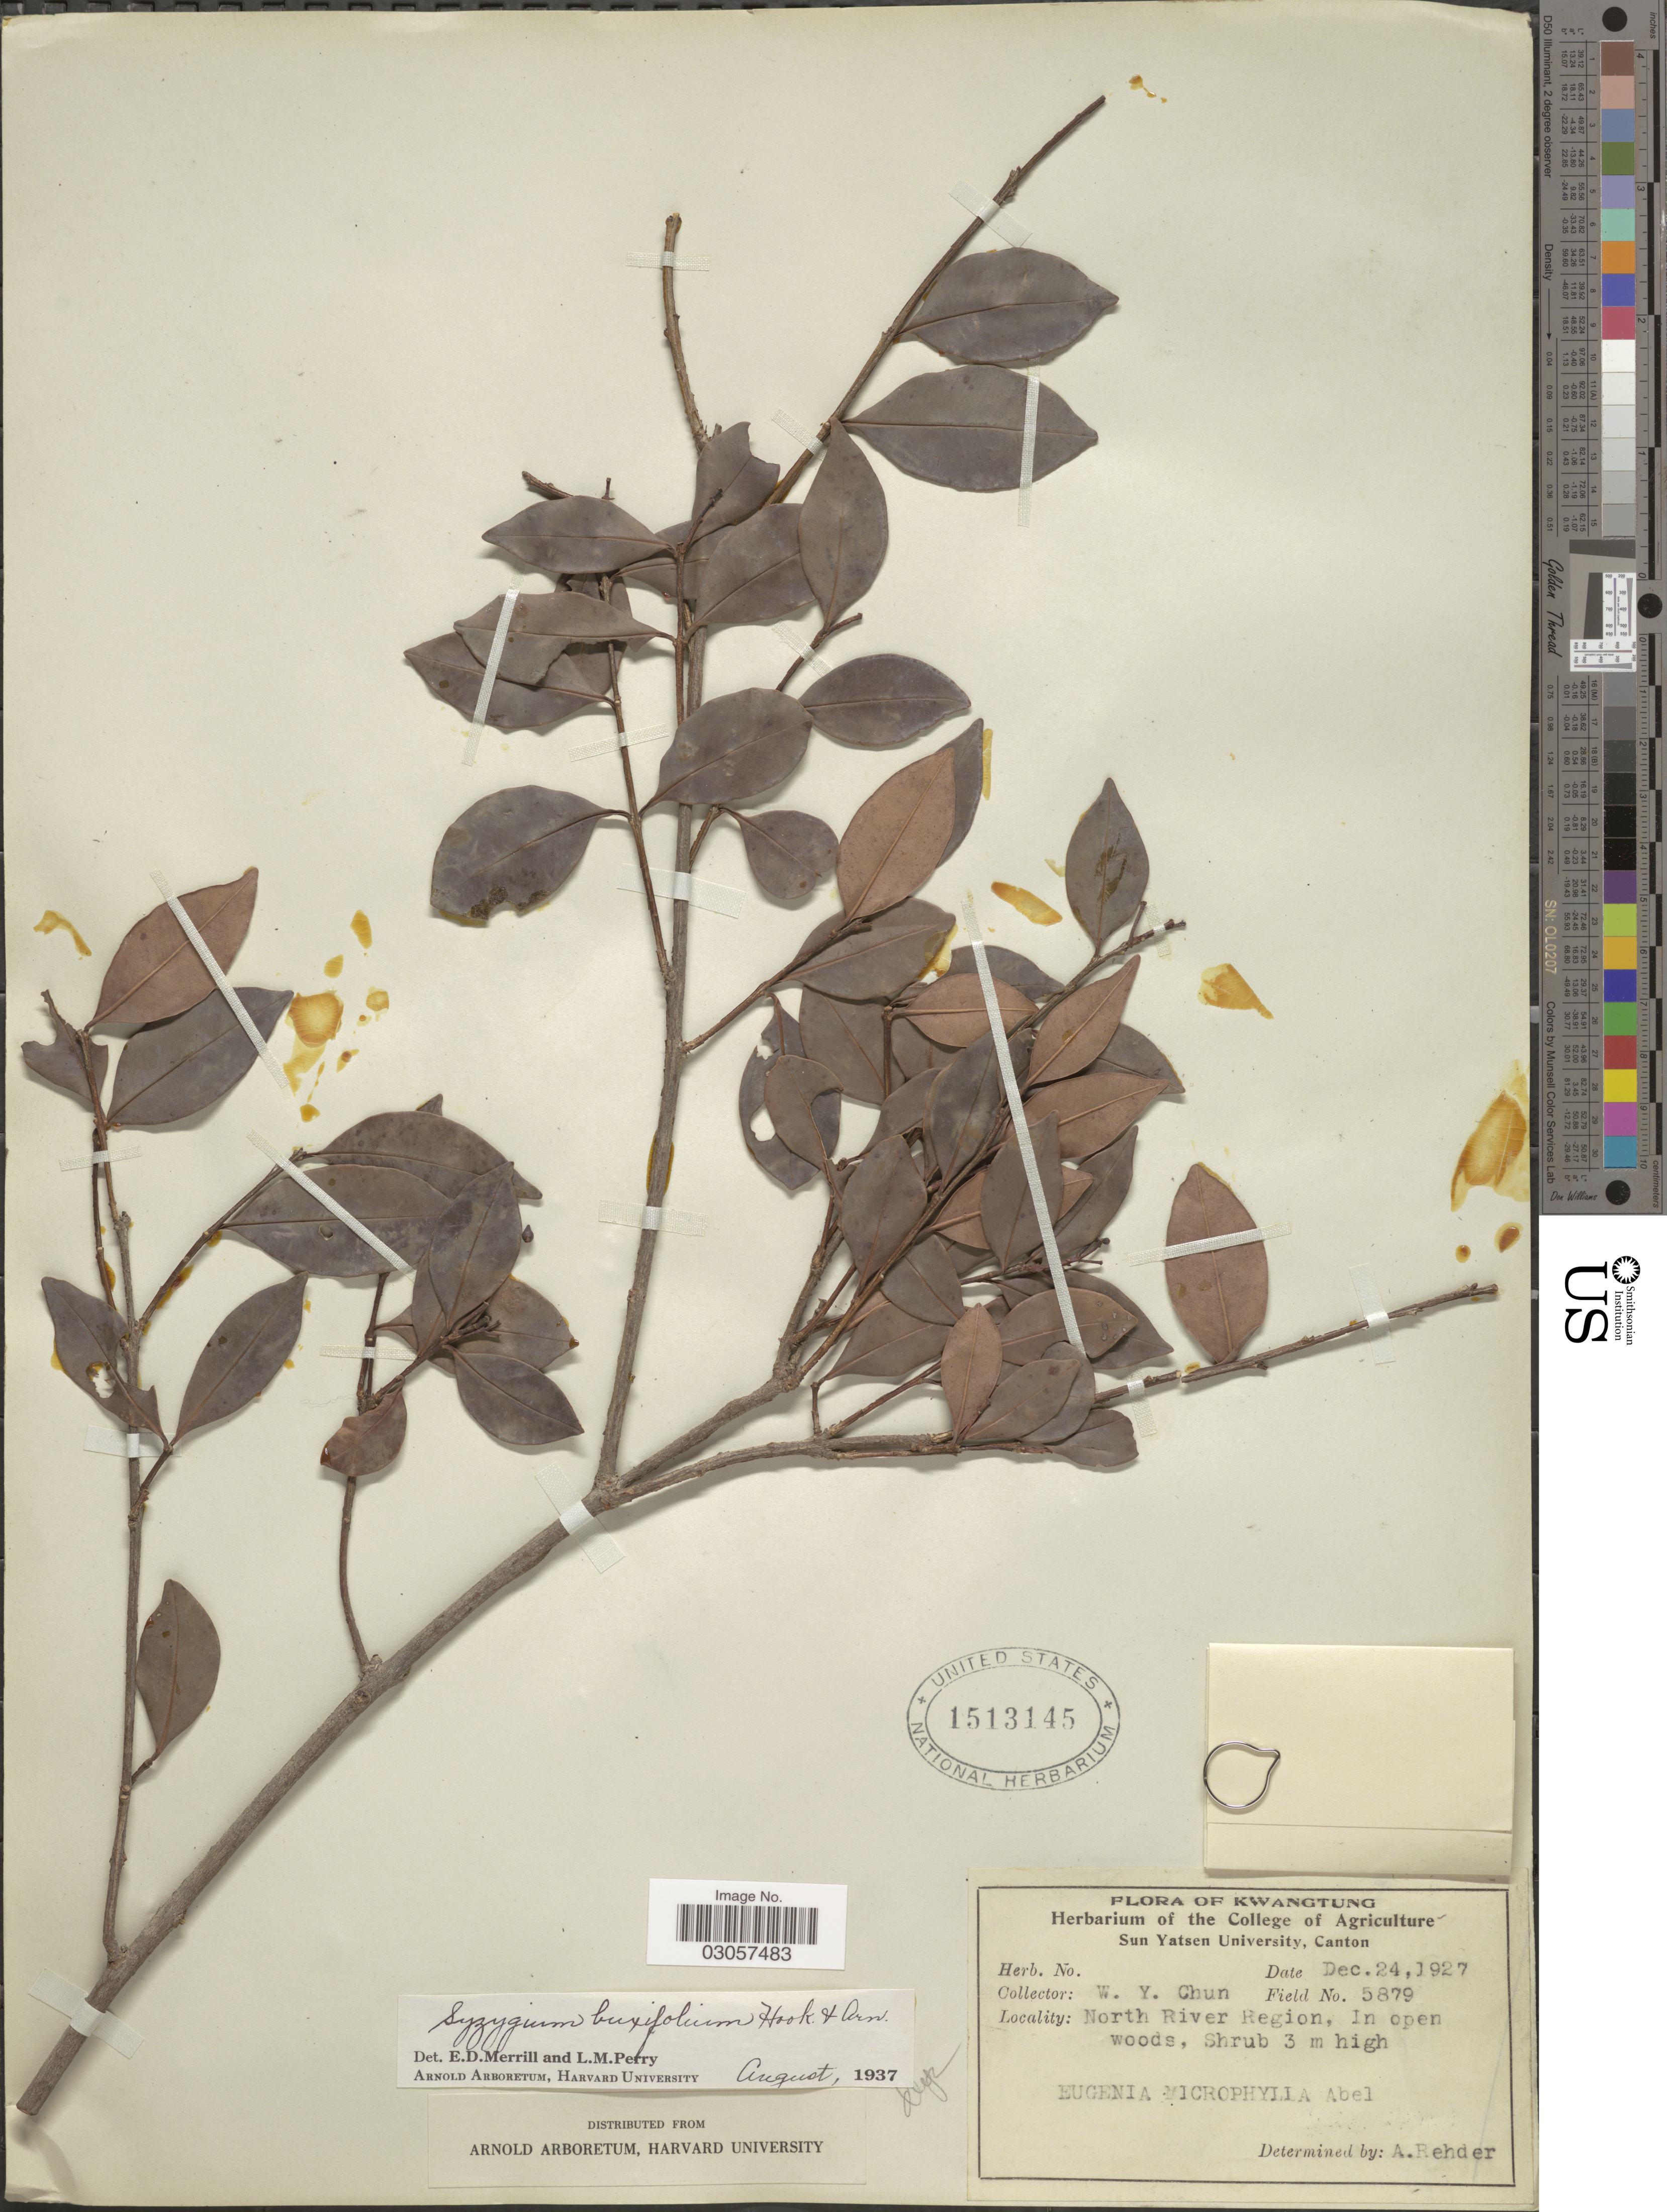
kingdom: Plantae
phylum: Tracheophyta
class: Magnoliopsida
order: Myrtales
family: Myrtaceae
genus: Syzygium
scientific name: Syzygium buxifolium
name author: Hook. & Arn.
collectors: W. Y. Chun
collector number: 5879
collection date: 1927-12-24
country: China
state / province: Guangdong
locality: Kwangtung, North River Region, In open woods.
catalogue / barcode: US 1513145